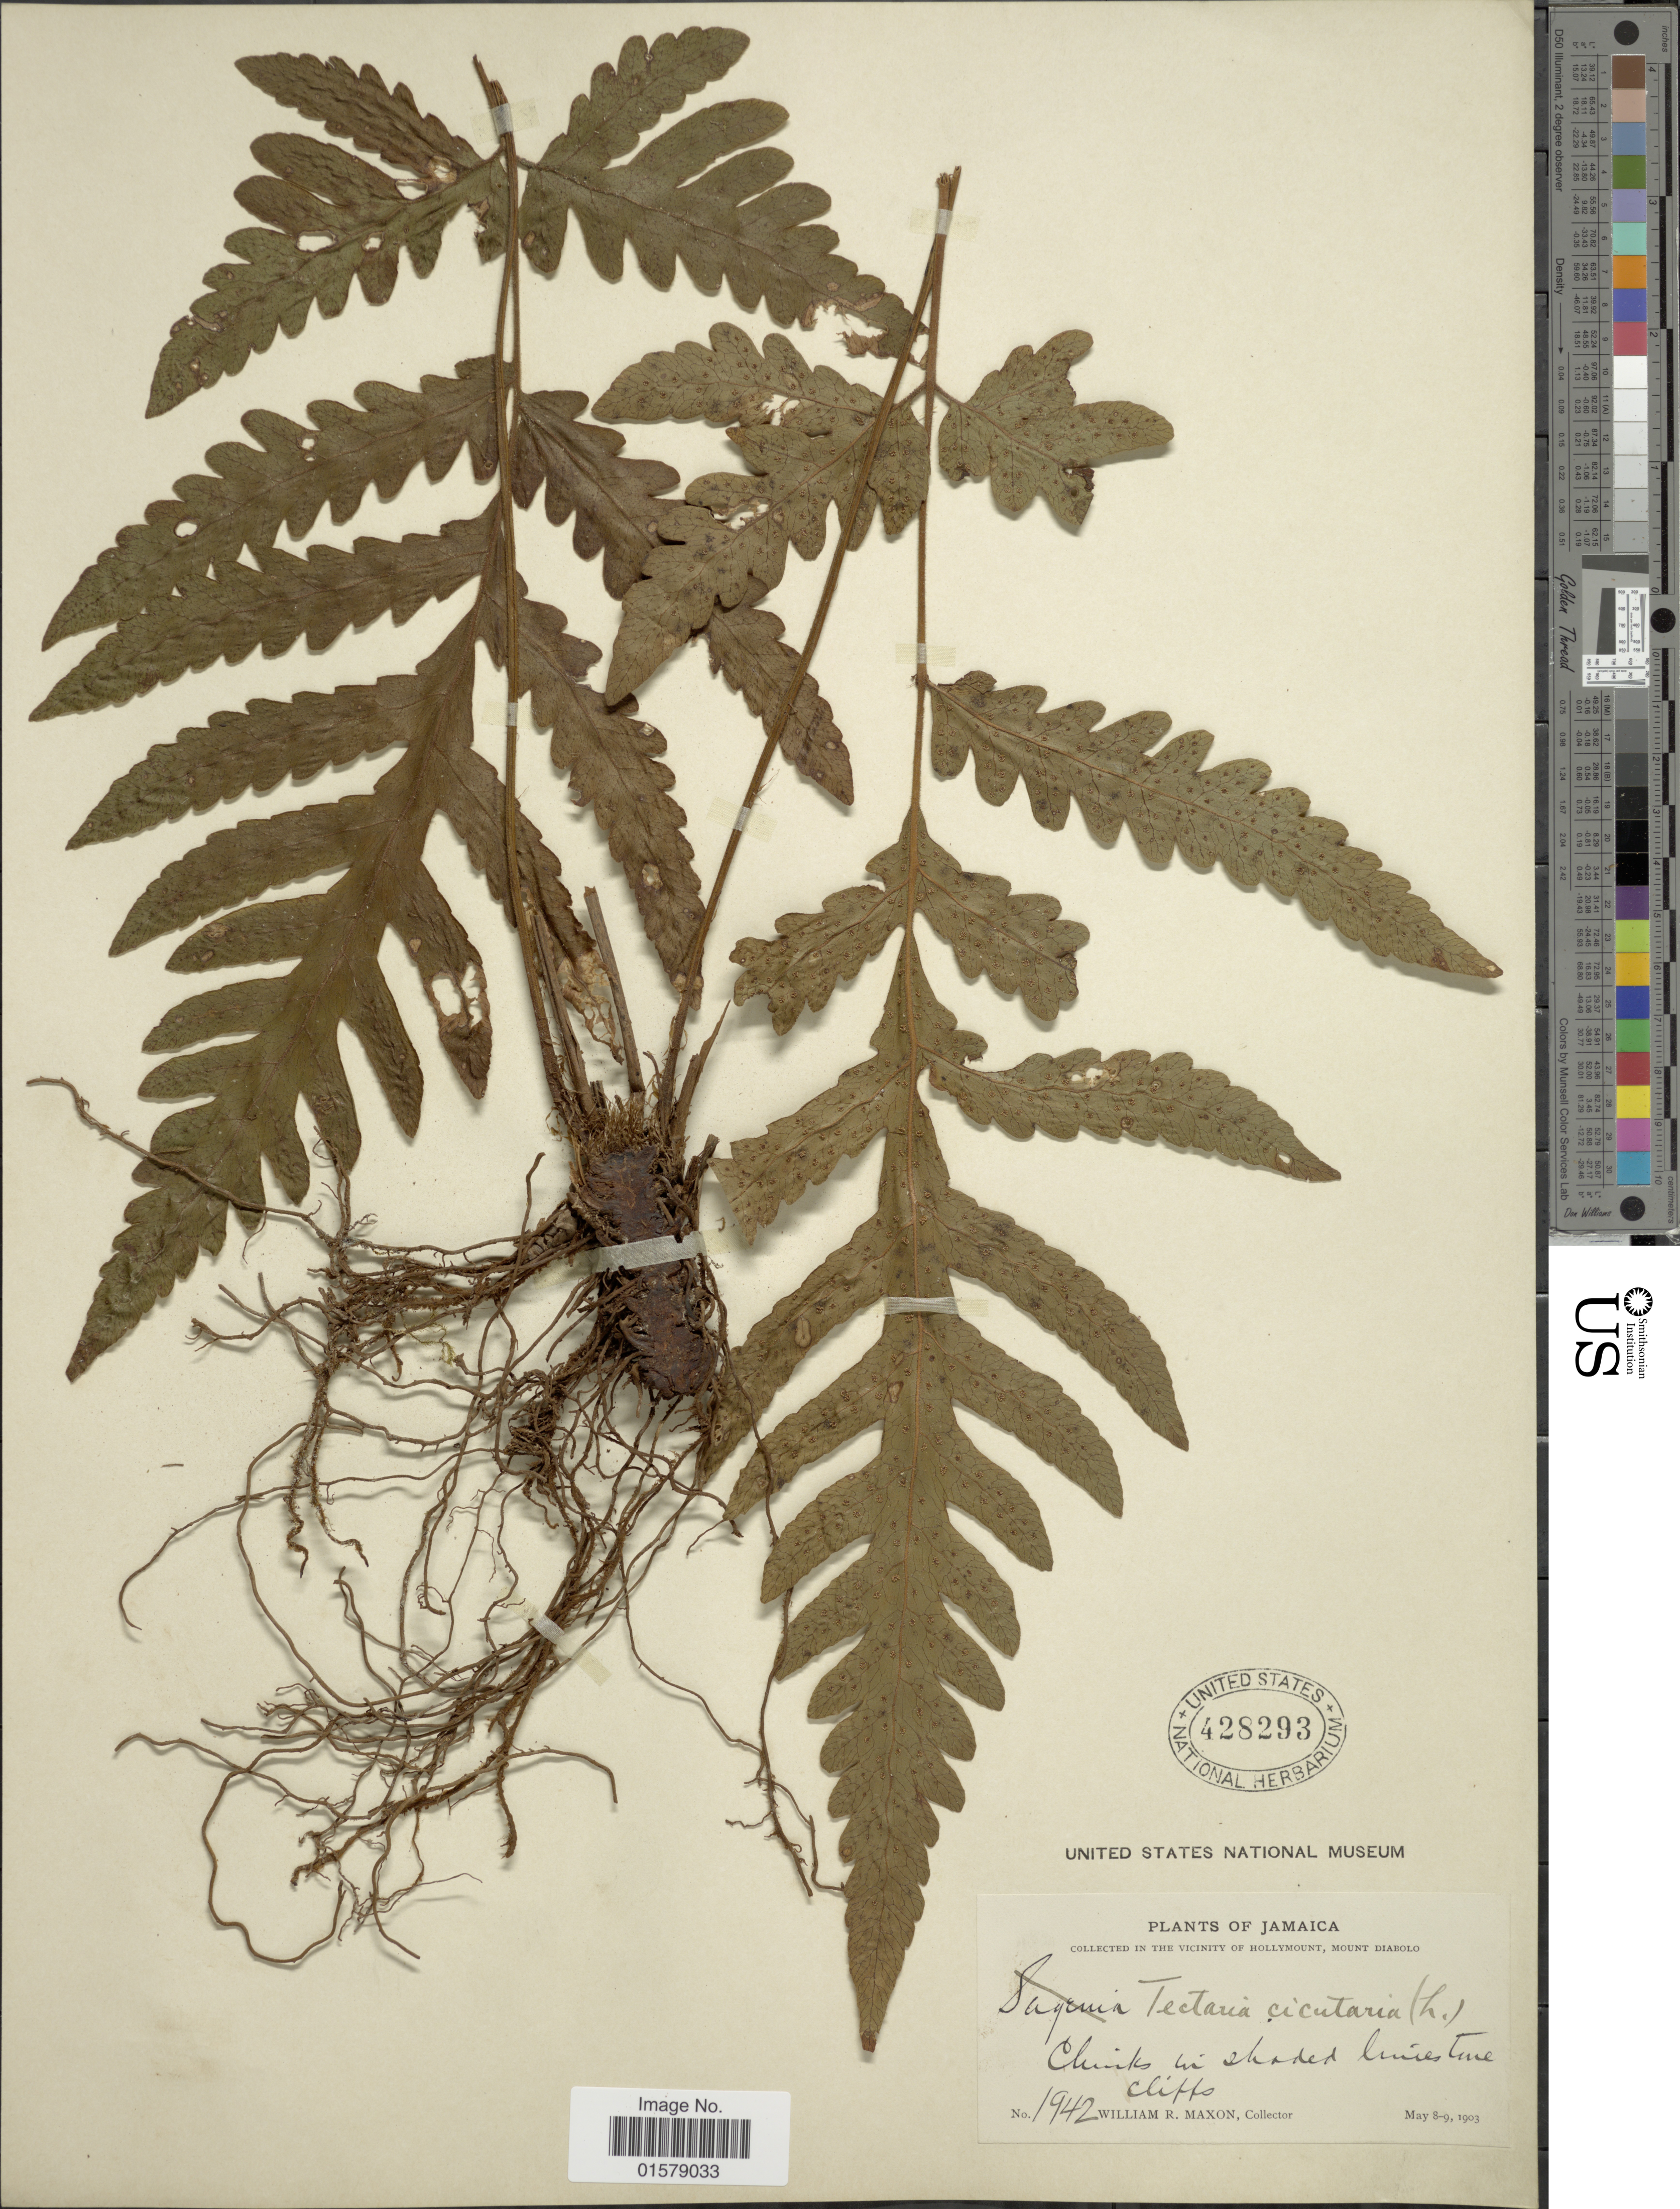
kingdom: Plantae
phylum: Tracheophyta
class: Polypodiopsida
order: Polypodiales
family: Tectariaceae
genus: Tectaria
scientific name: Tectaria cicutaria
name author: (L.) Copel.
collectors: W. R. Maxon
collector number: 1942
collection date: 1903-05-07/1903-05-08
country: Jamaica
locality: In the Vicinity of Hollymount. Mount Diablo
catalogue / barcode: US 428293